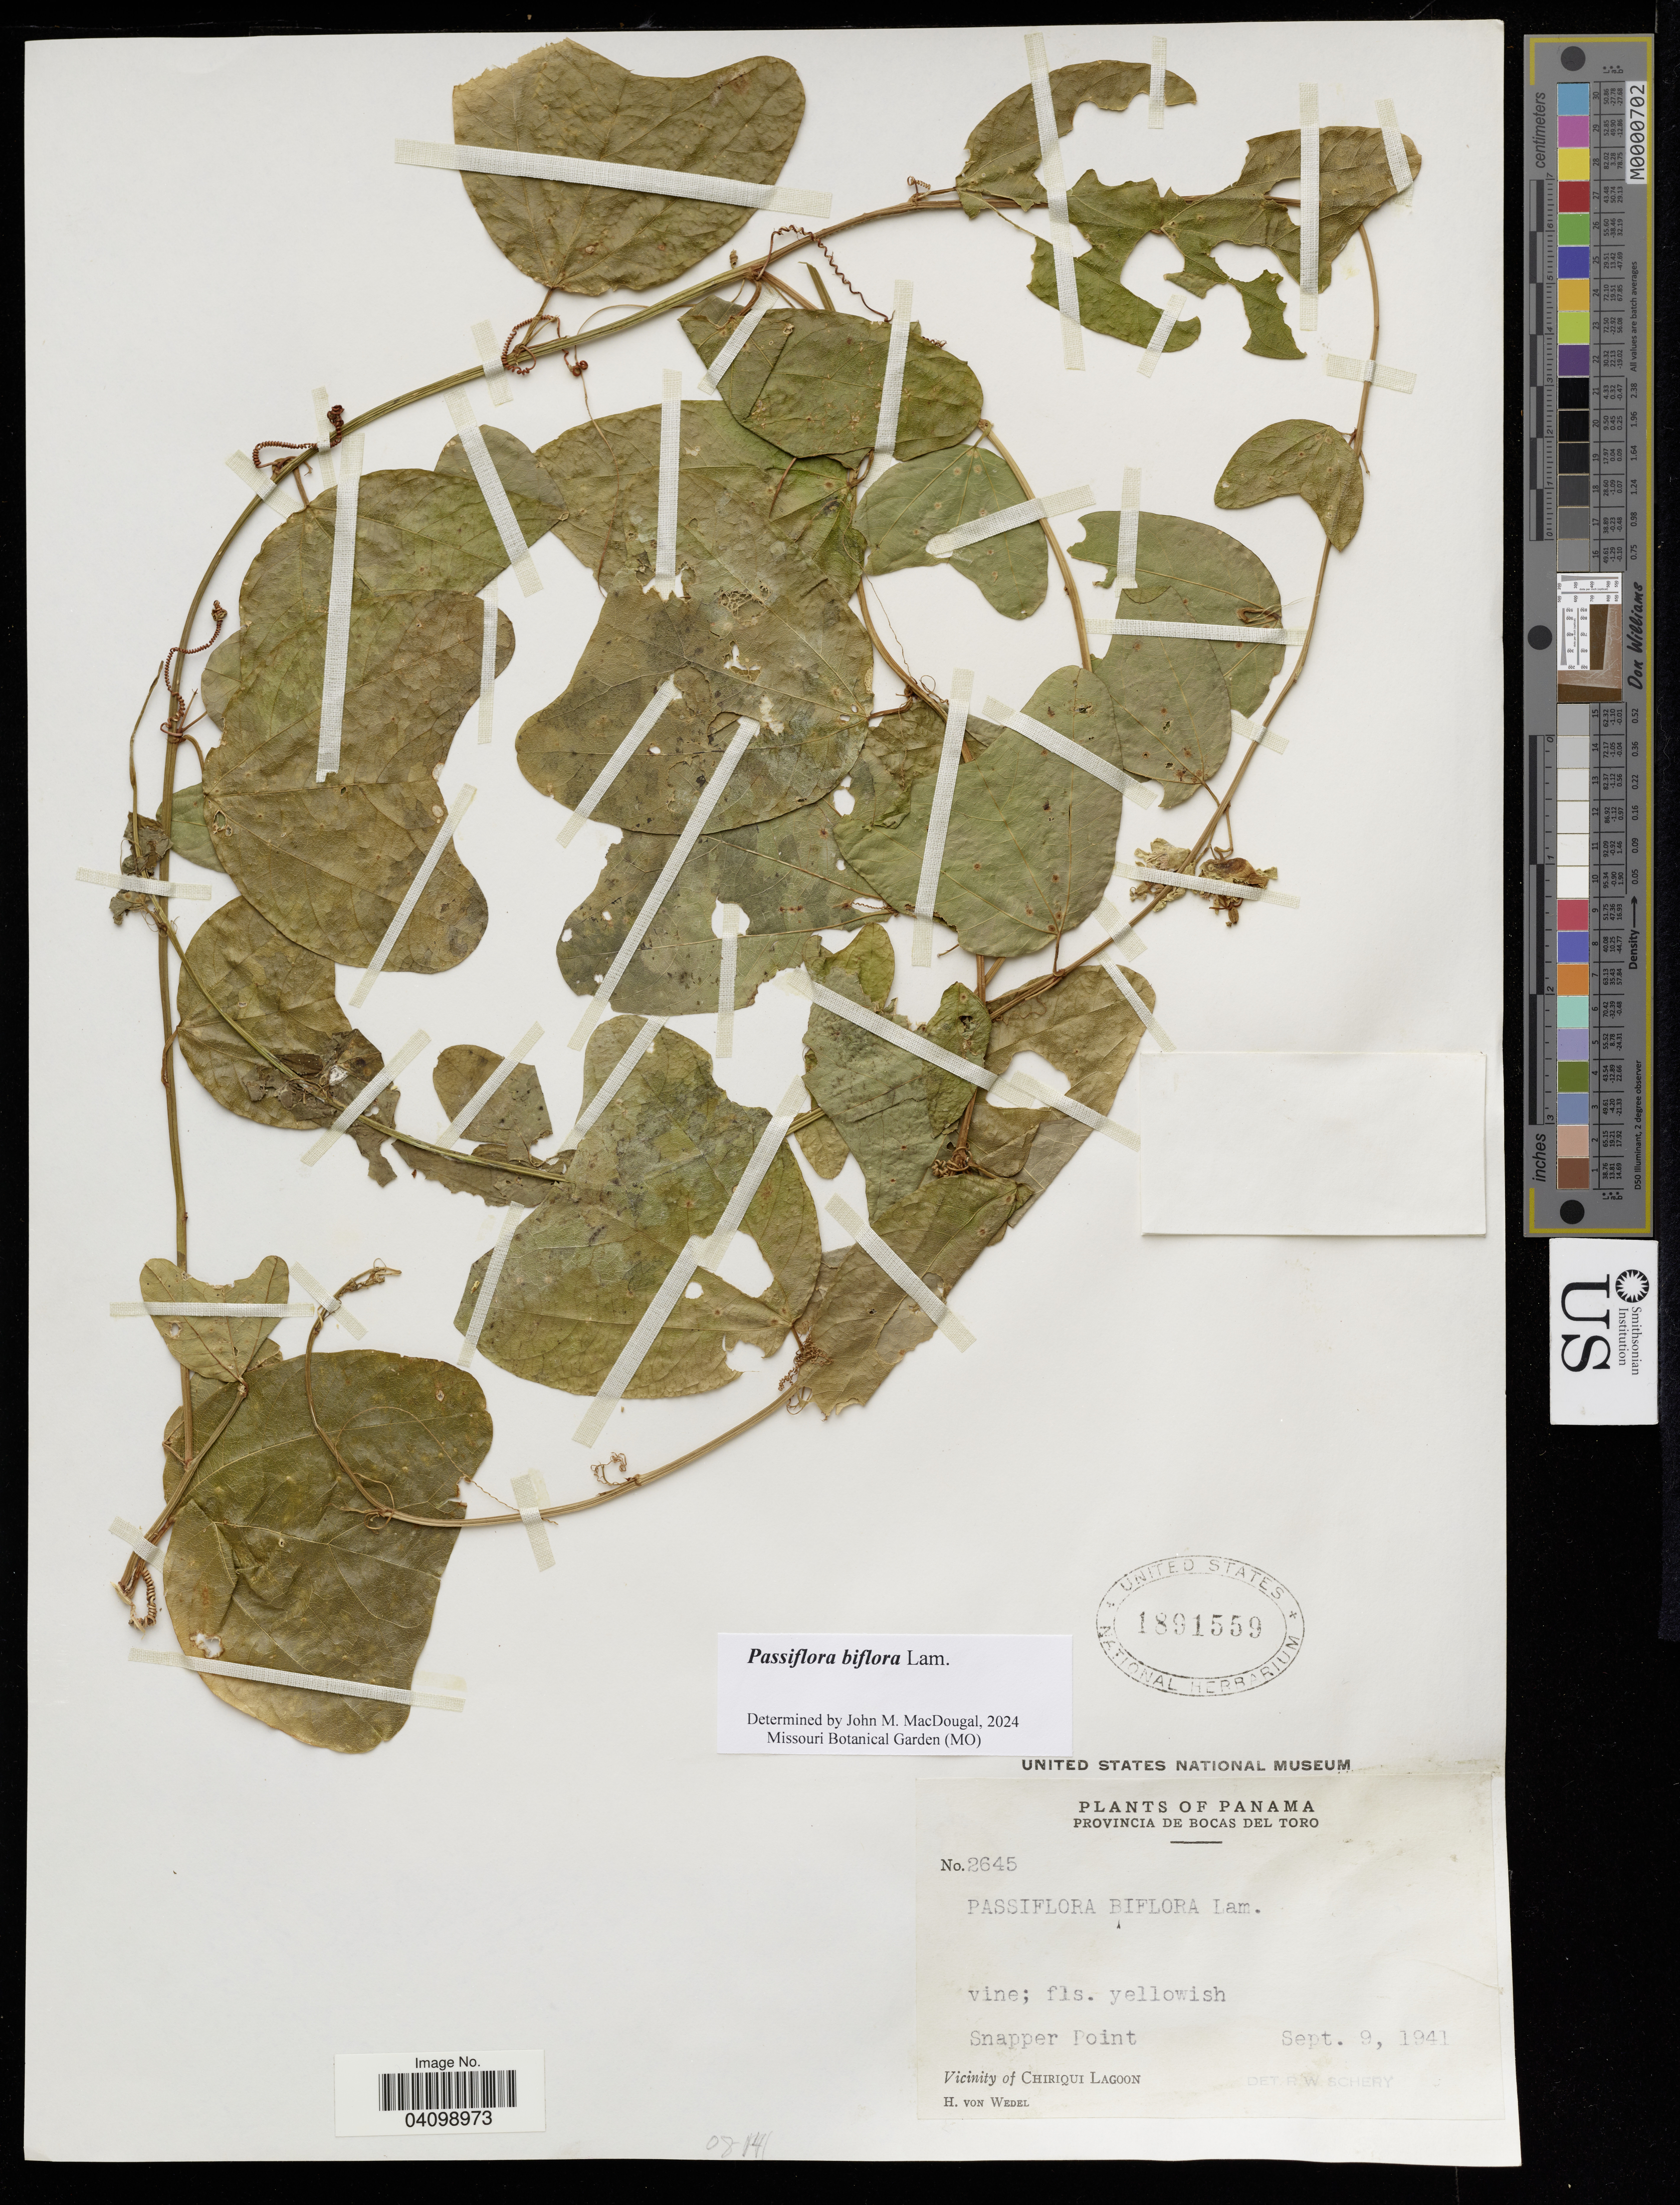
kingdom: Plantae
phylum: Tracheophyta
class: Magnoliopsida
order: Malpighiales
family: Passifloraceae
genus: Passiflora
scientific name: Passiflora biflora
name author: Lam.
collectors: H. von Wedel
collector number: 2645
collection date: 1941-09-09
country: Panama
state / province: Bocas del Toro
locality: Snapper Point. Vicinity of Chiriqui Lagoon.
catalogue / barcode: US 1891559